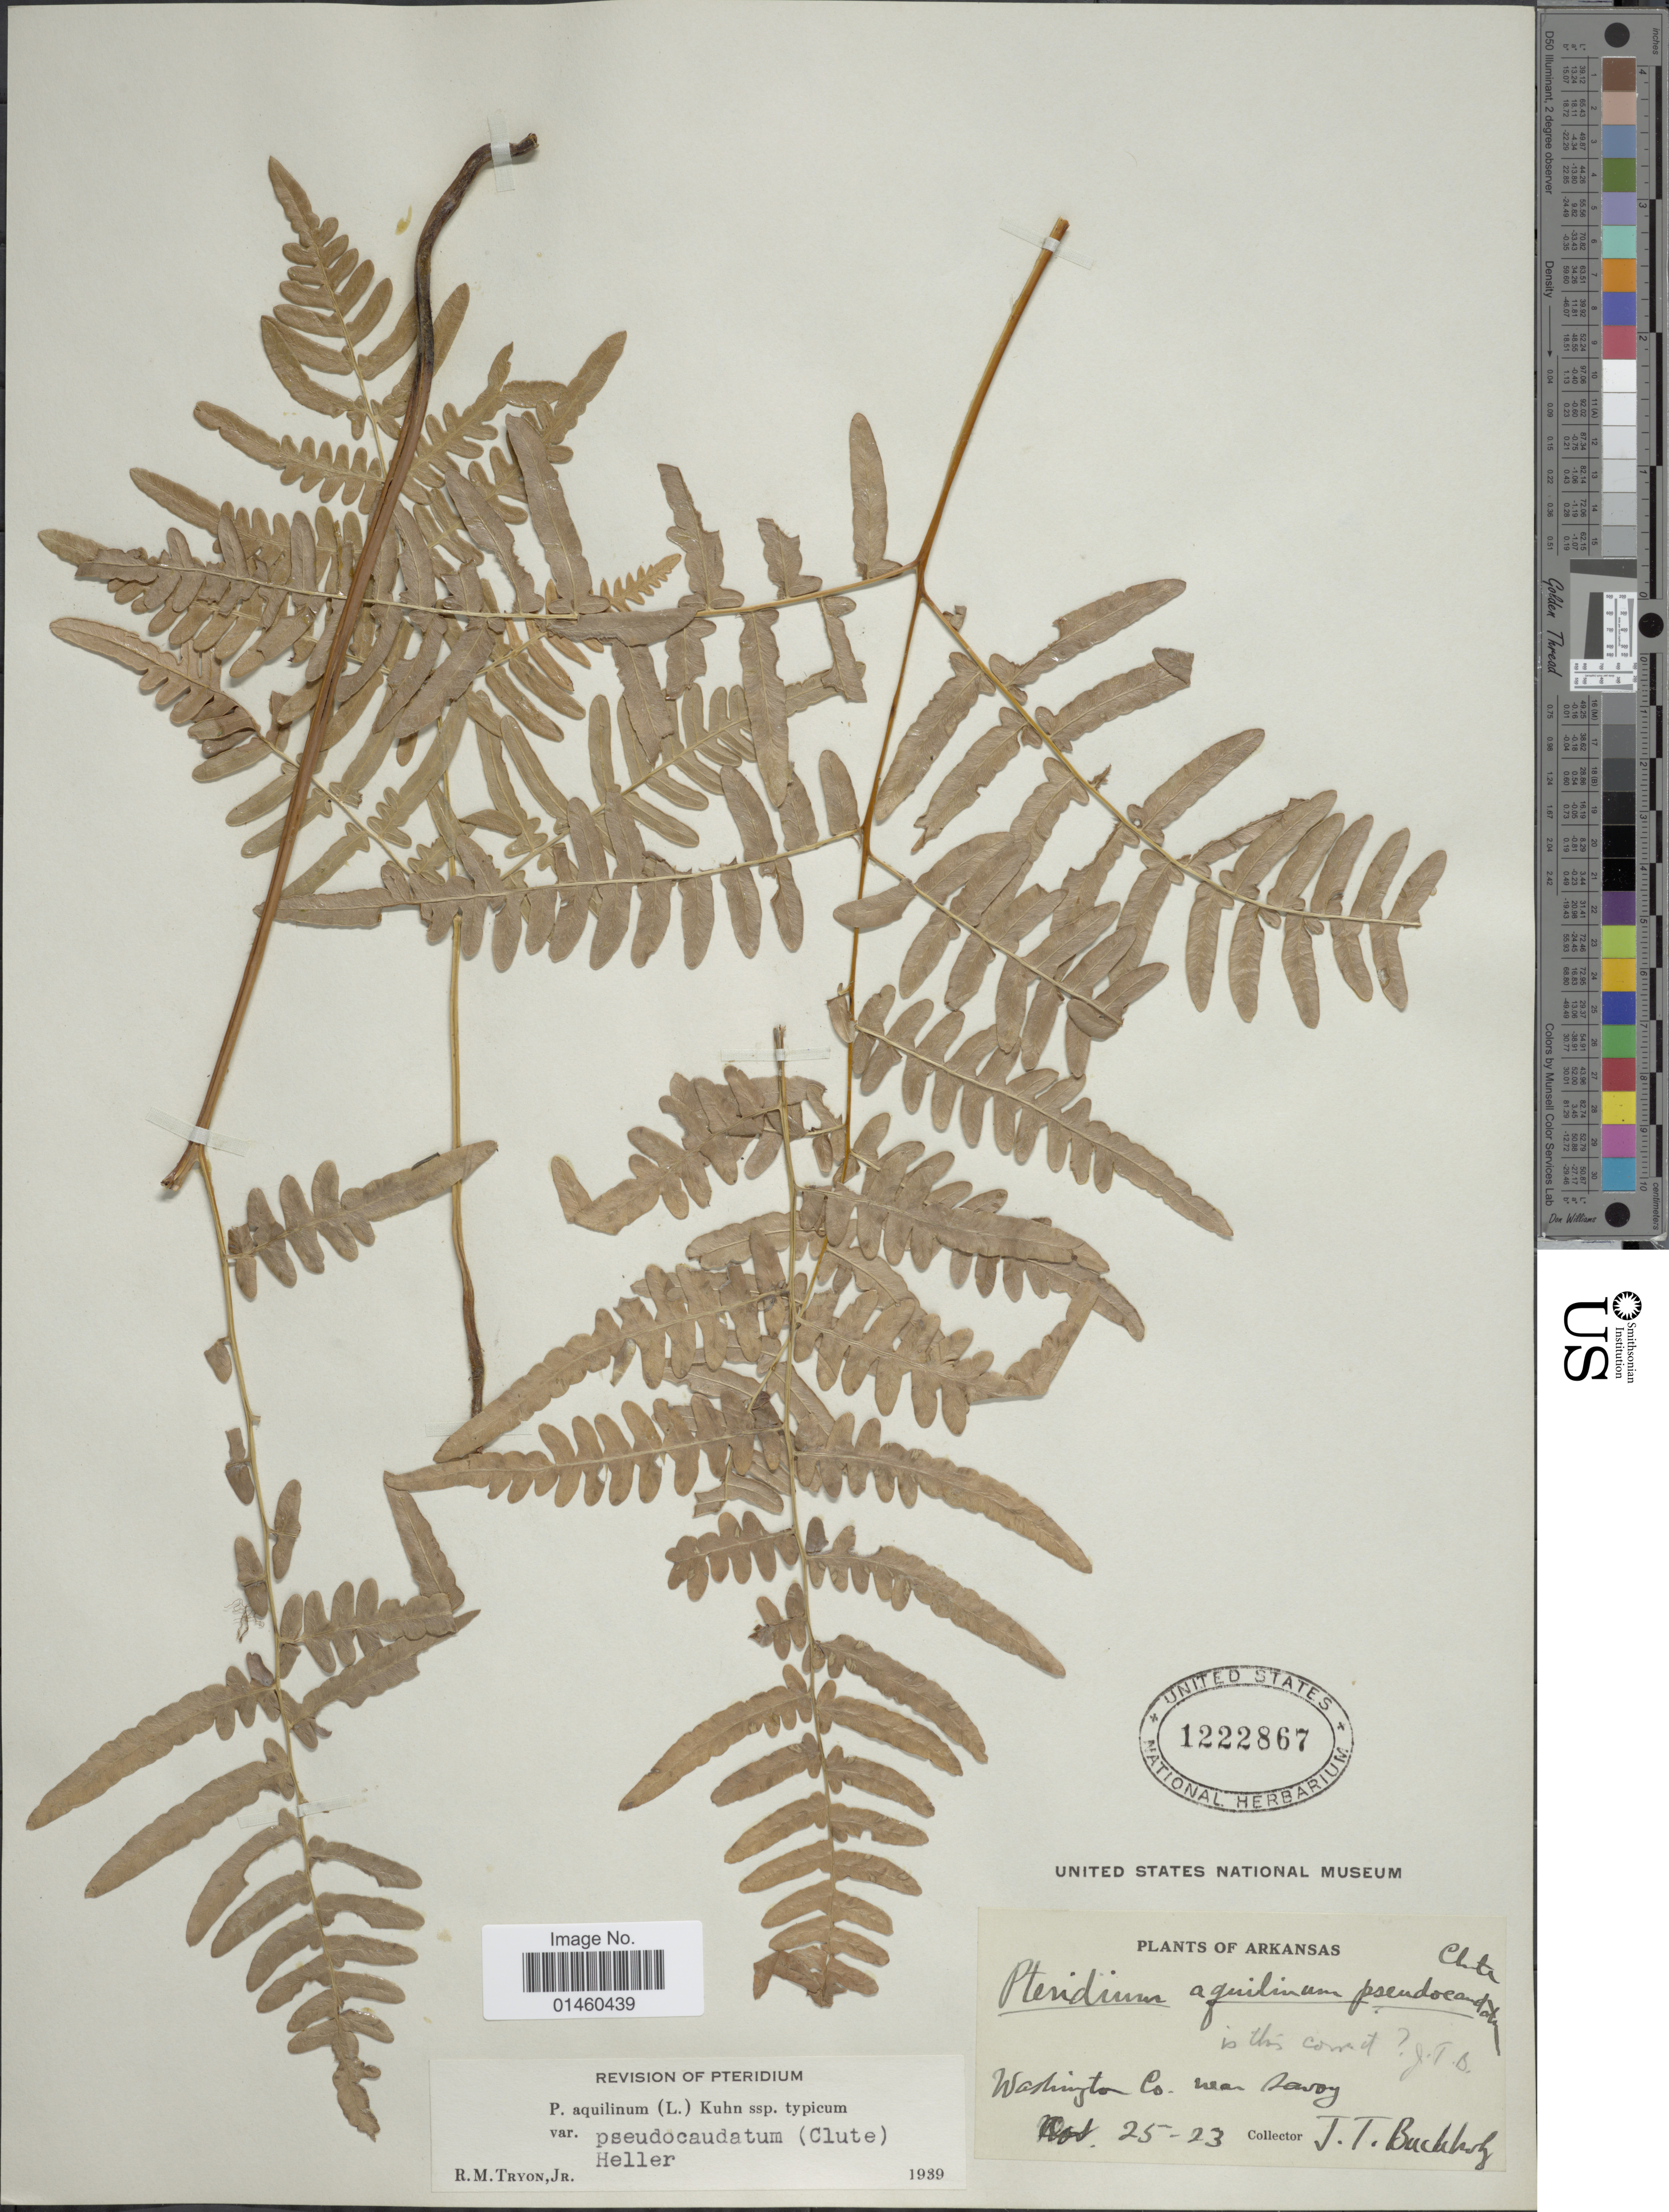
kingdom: Plantae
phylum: Tracheophyta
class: Polypodiopsida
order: Polypodiales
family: Dennstaedtiaceae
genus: Pteridium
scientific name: Pteridium aquilinum var. pseudocaudatum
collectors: J. T. Buchholz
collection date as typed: Transcribed d/m/y: /10/23 to /10/25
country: United States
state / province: Arkansas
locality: Washington Co., near Savoy.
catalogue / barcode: US 1222867